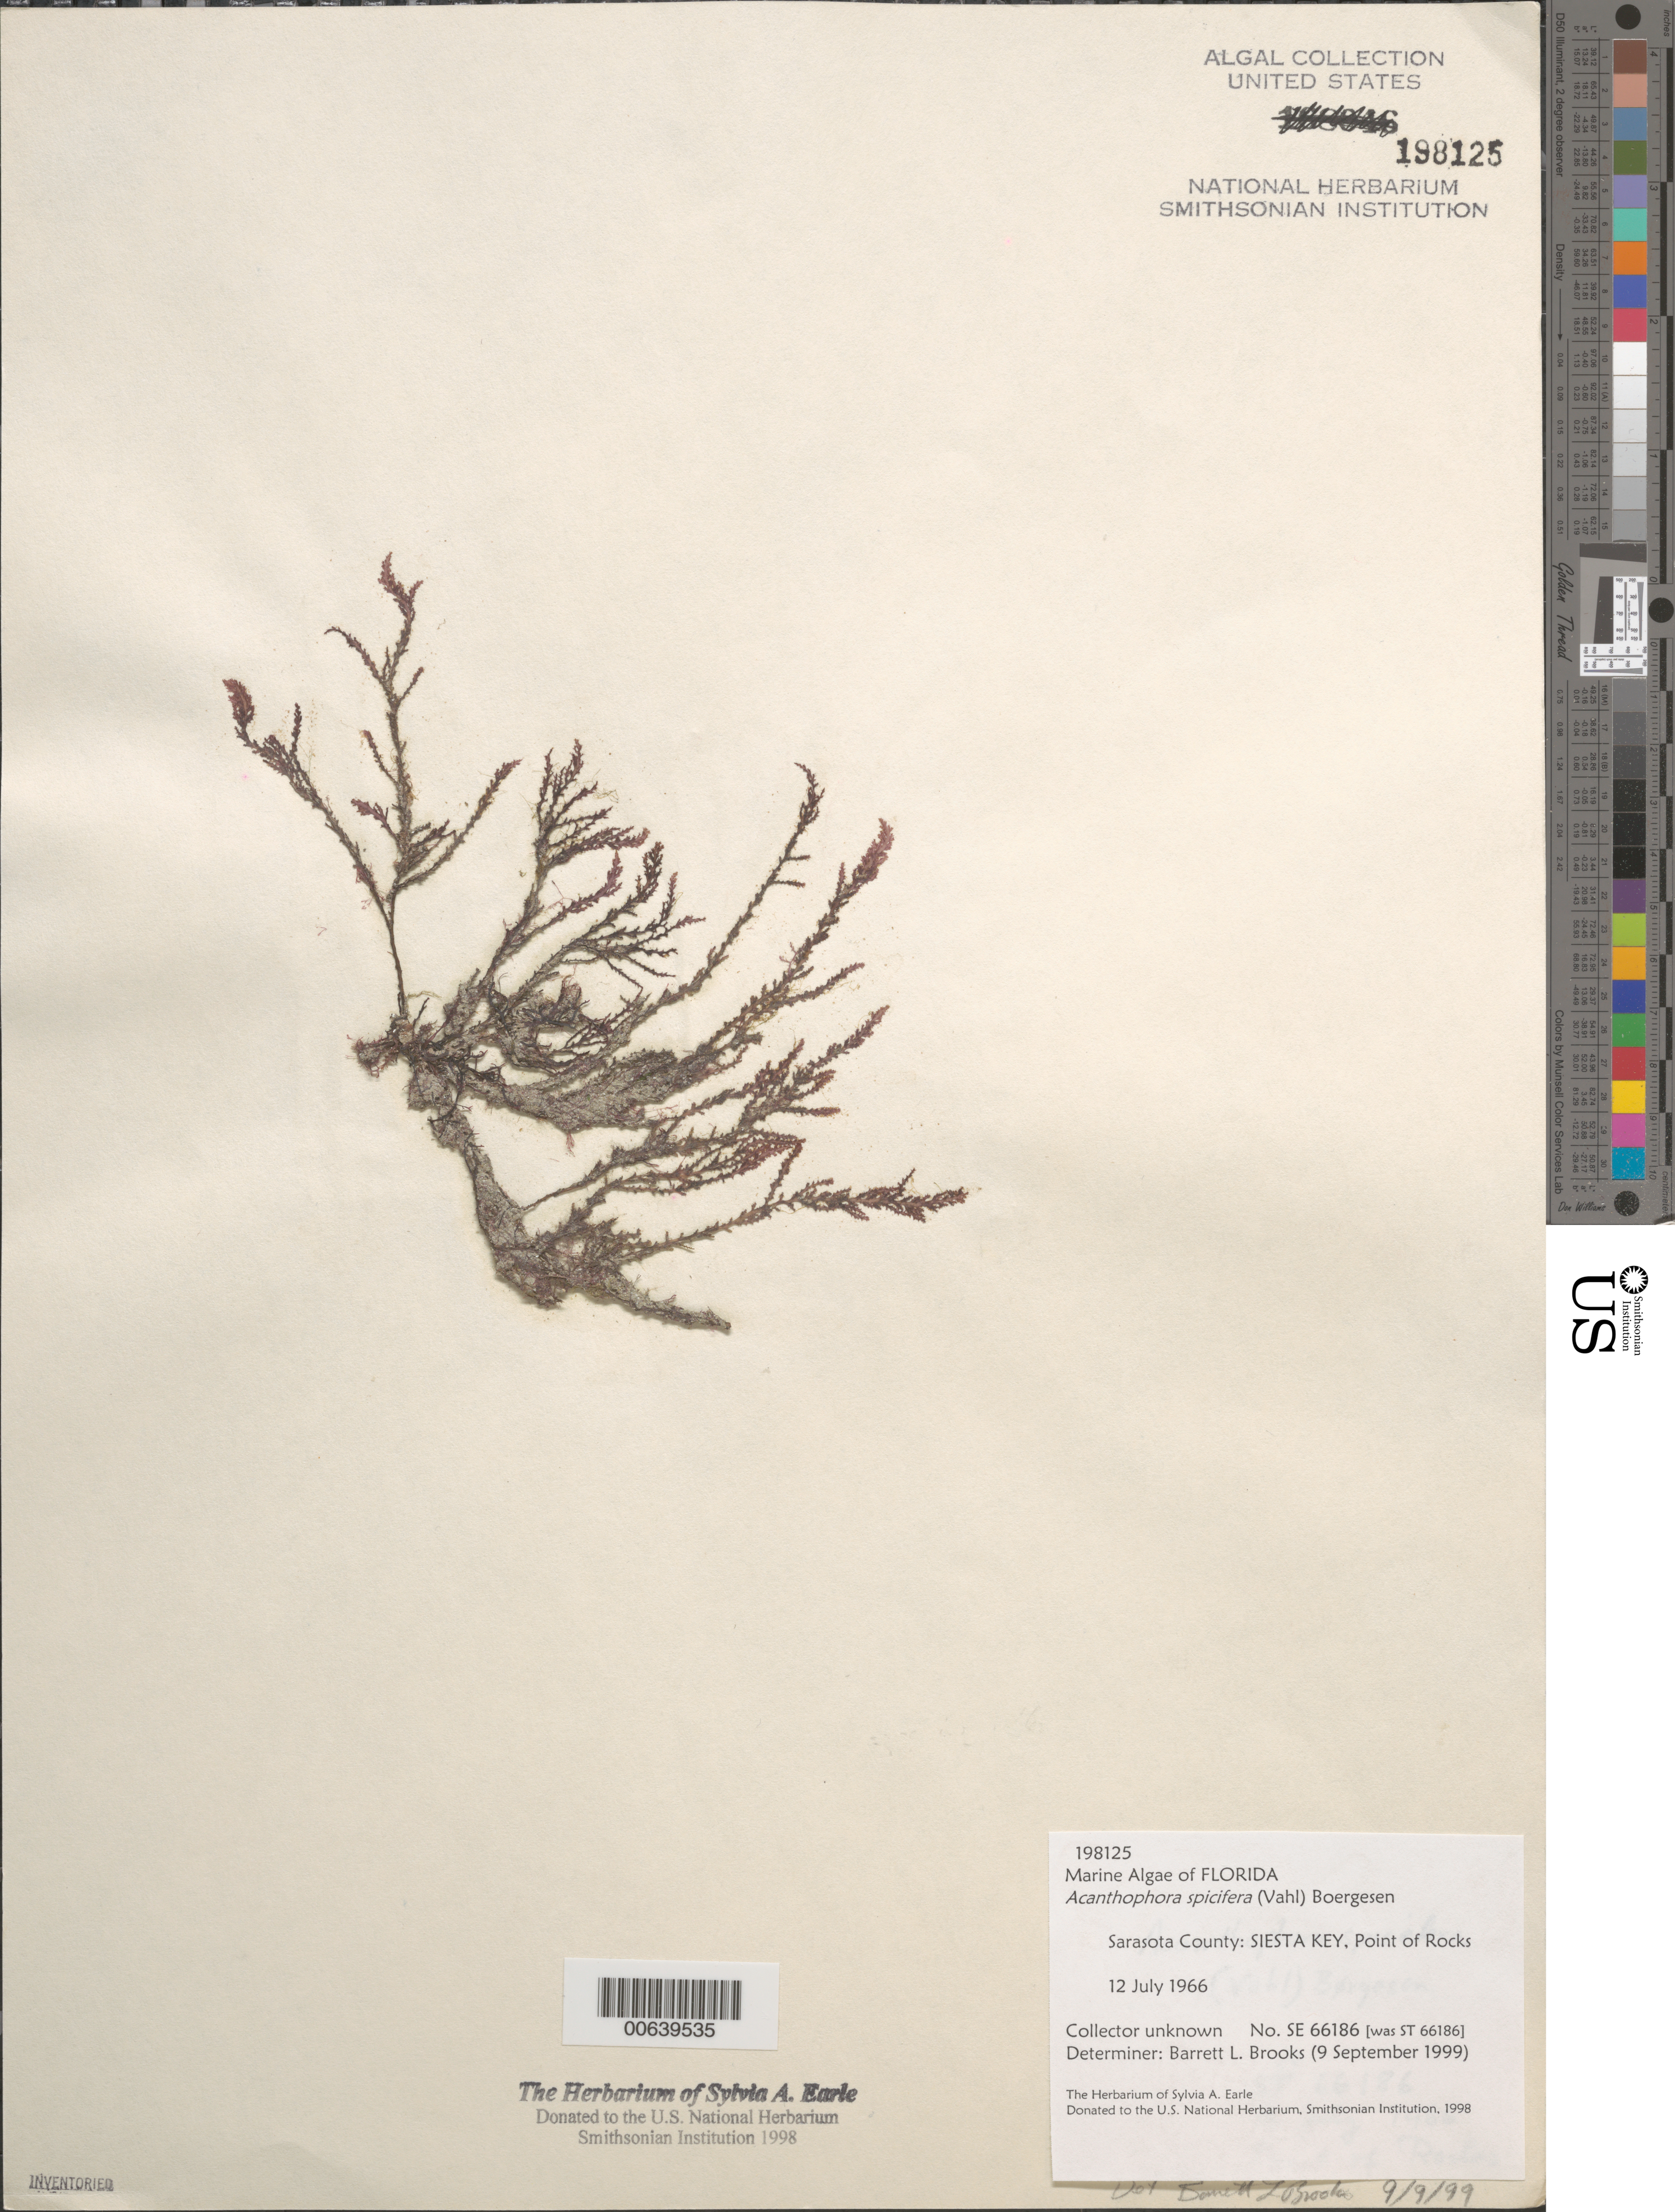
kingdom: Plantae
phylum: Rhodophyta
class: Florideophyceae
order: Ceramiales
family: Rhodomelaceae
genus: Acanthophora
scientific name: Acanthophora spicifera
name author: (Vahl) Børgesen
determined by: Brooks, B. L., (BOT), Smithsonian Institution - National Museum of Natural History (UNITED STATES)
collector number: SE 66186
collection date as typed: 12 Jul 1966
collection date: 1966-07-12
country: United States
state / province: Florida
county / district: Sarasota County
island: Siesta Key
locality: Point of Rocks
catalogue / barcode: US 198125